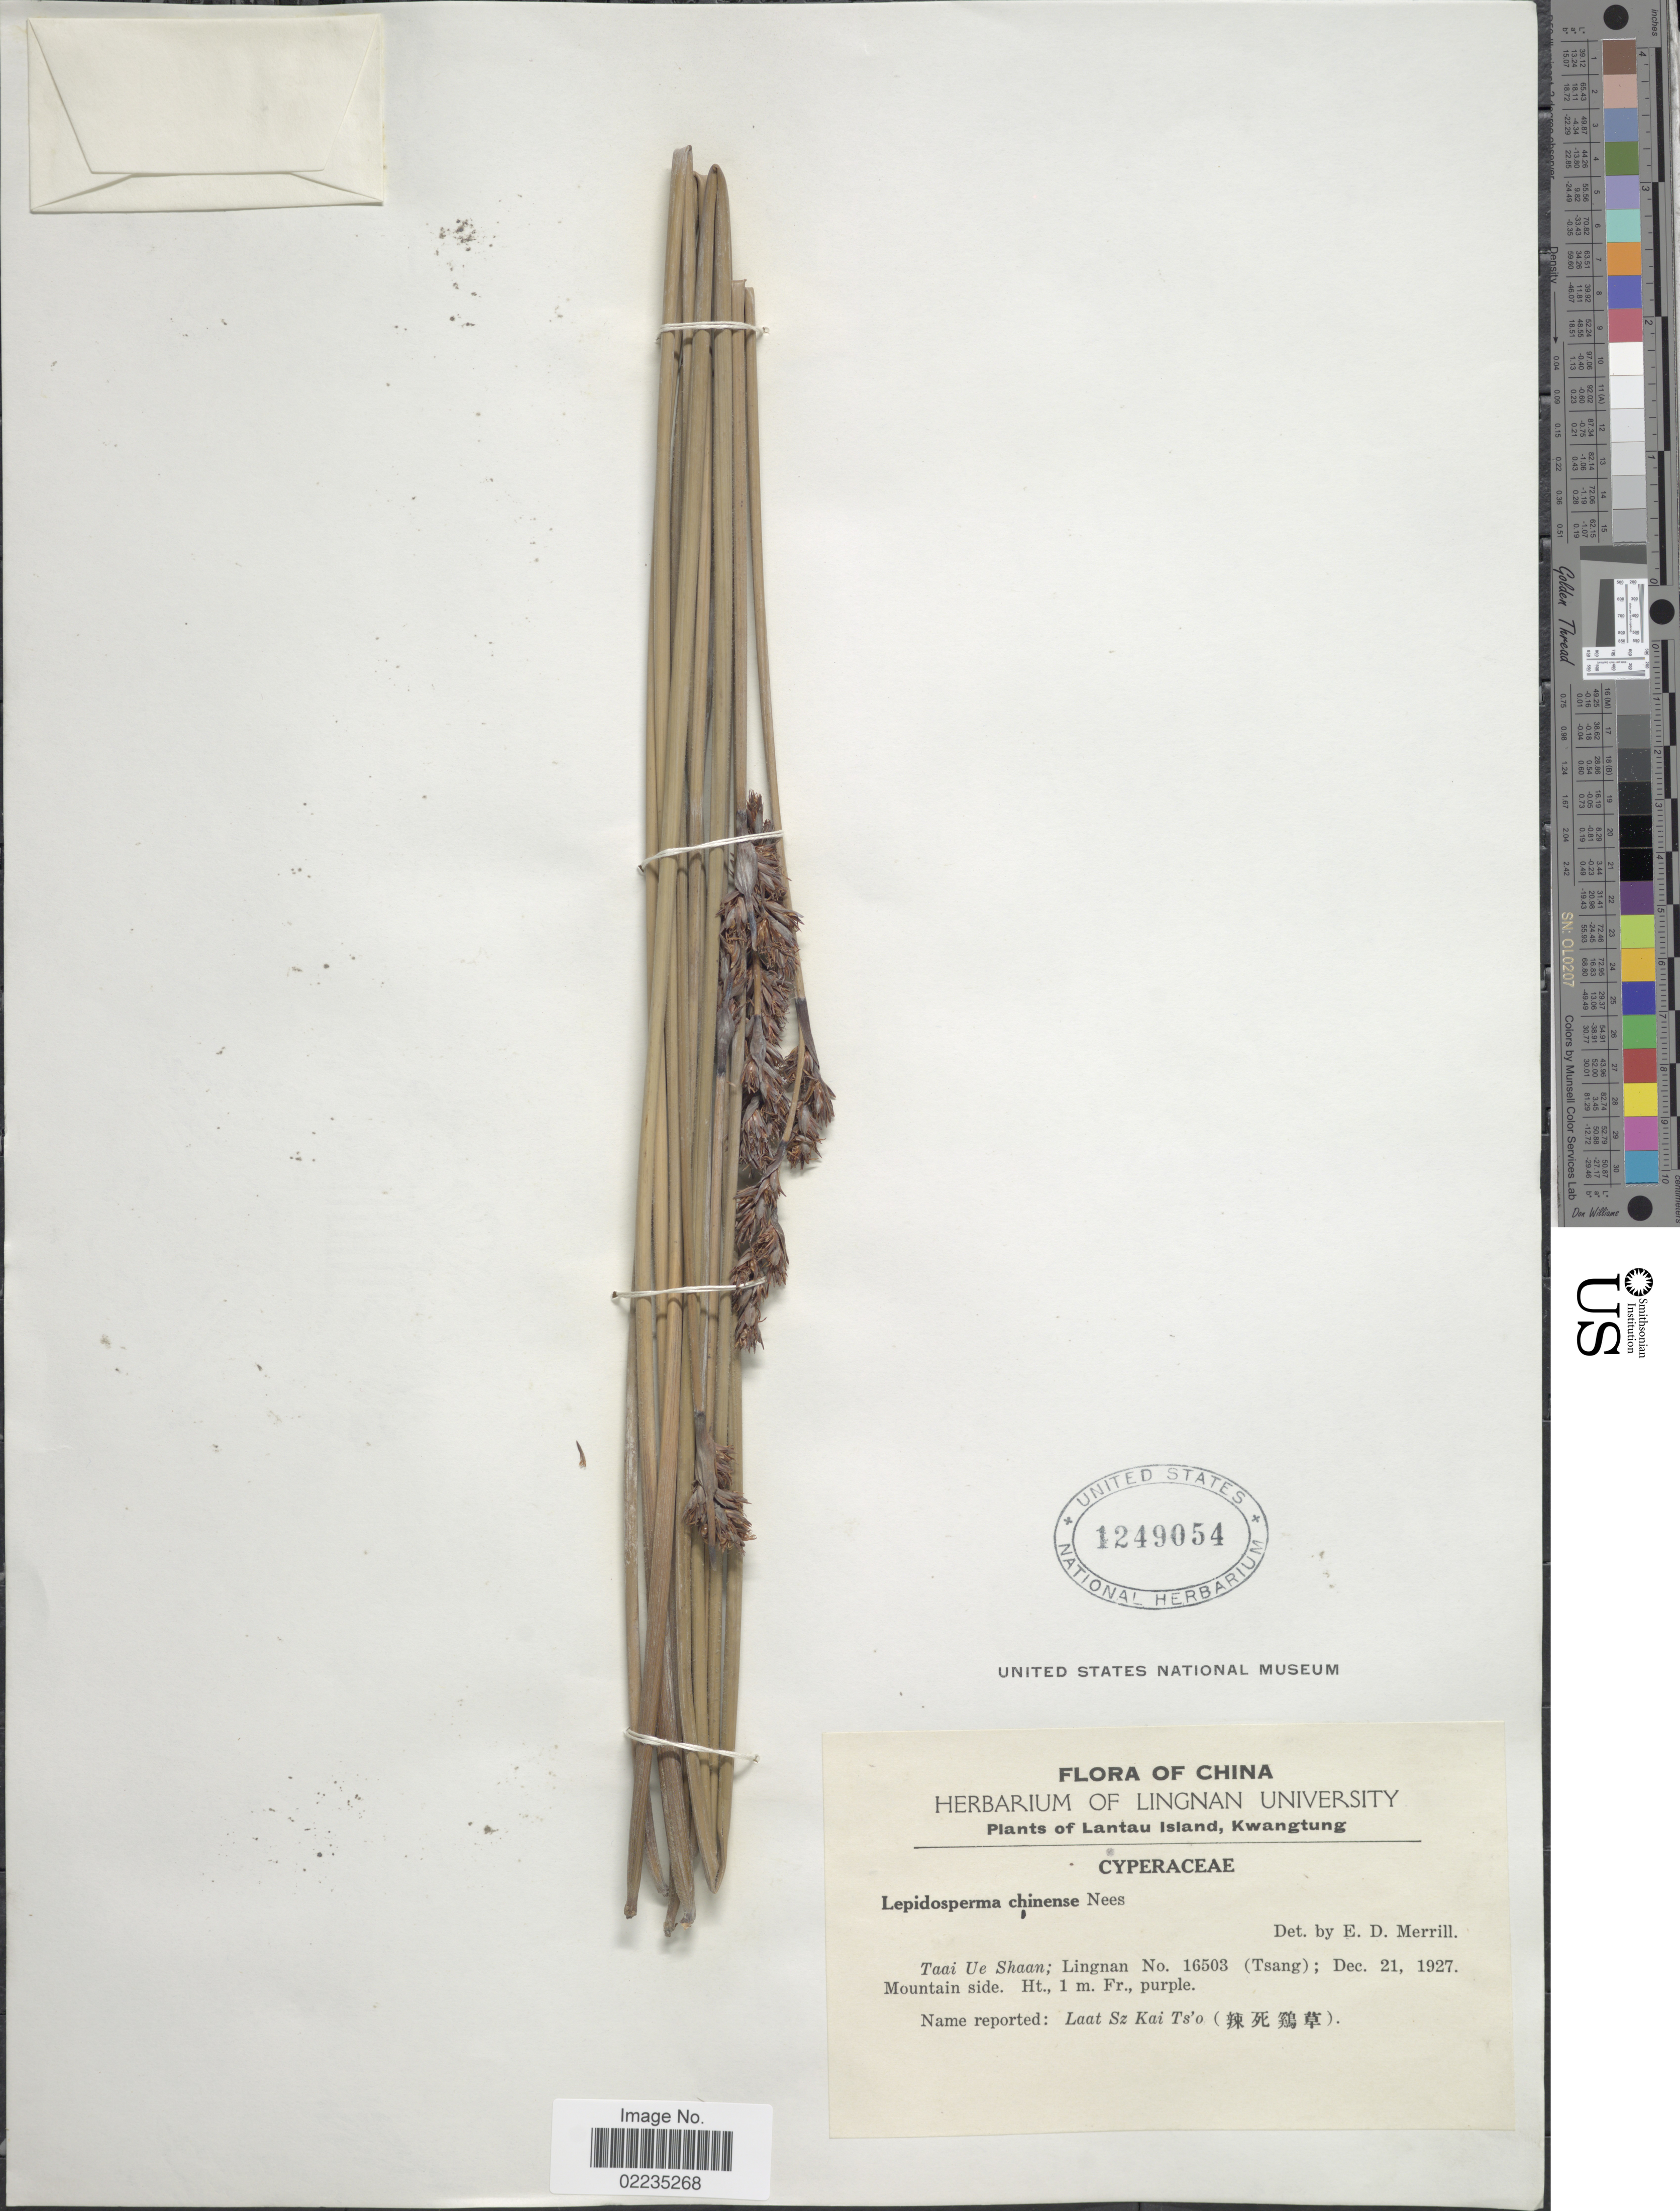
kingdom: Plantae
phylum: Tracheophyta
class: Liliopsida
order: Poales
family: Cyperaceae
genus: Lepidosperma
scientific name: Lepidosperma chinense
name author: Nees & Meyen ex Kunth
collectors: T. Shaan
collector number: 16503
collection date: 1927-12-21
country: China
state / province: Guangdong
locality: Lantau Island, Kwangtung, Lingnan, (Tsang) Mountain side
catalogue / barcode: US 1249054